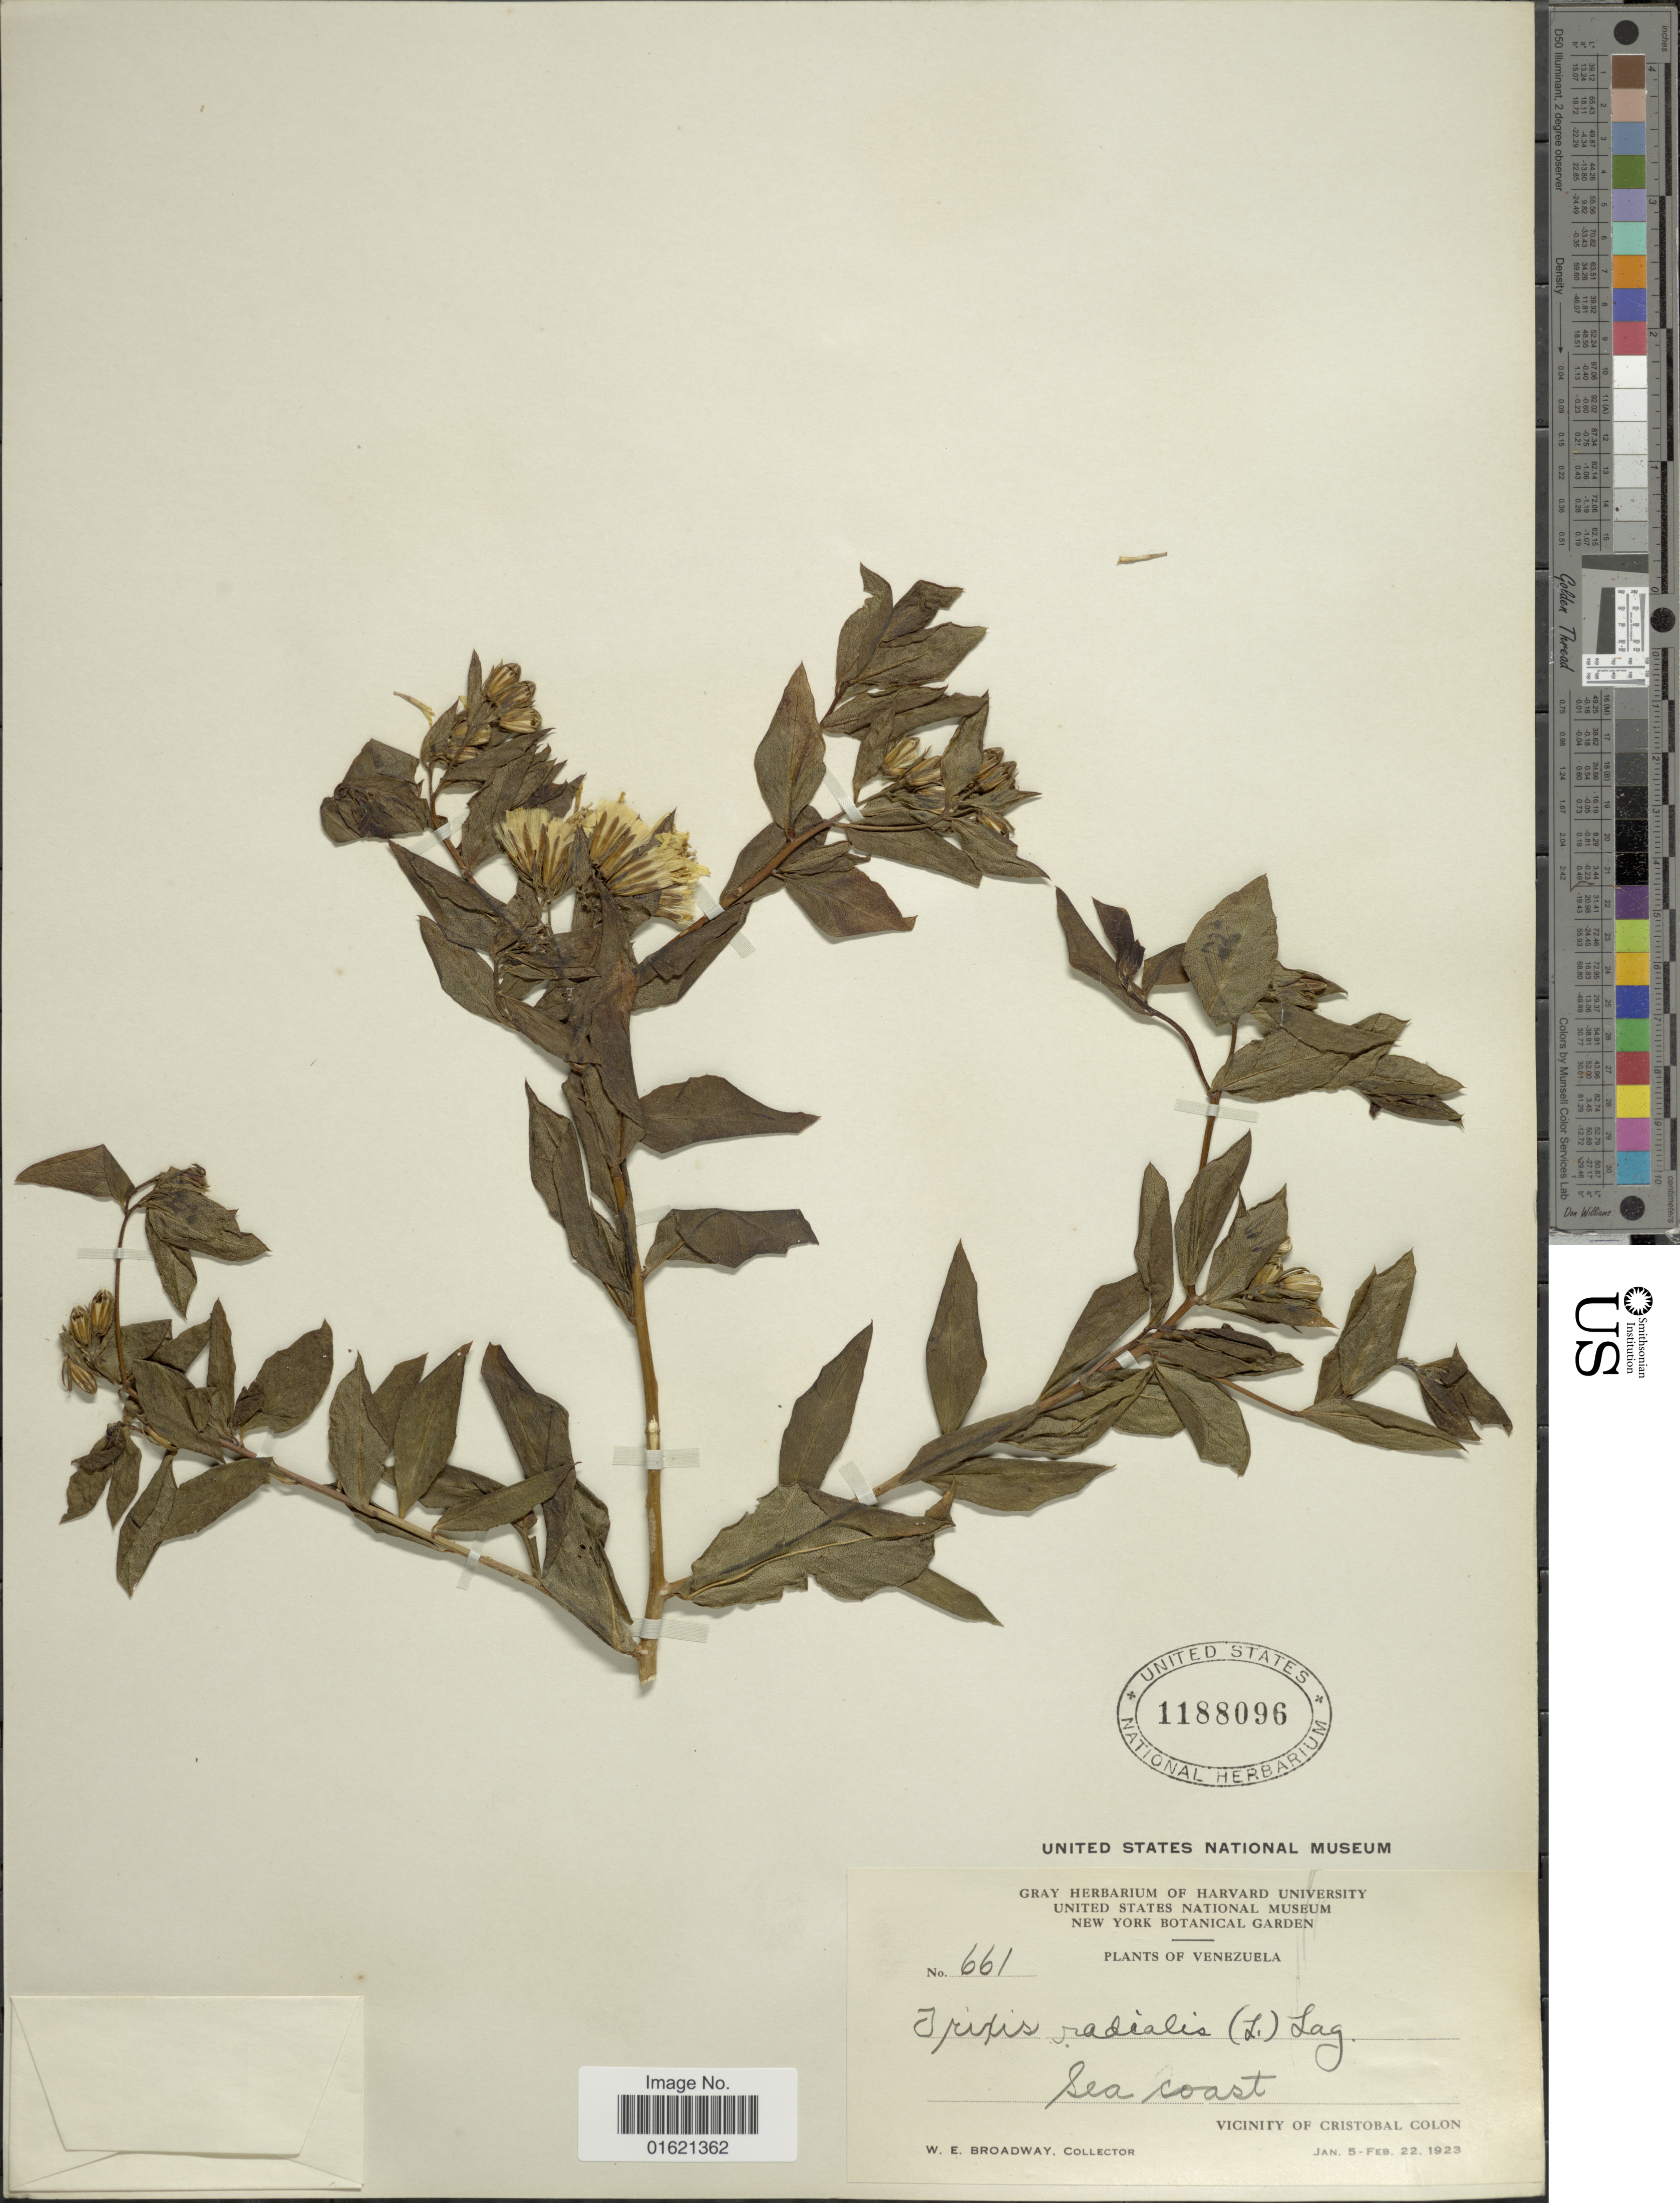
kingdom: Plantae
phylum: Tracheophyta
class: Magnoliopsida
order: Asterales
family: Asteraceae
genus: Trixis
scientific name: Trixis inula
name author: Crantz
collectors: W. E. Broadway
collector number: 661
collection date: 1923-01-05/1923-02-22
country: Venezuela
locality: Sea Coast, Vicinity of Cristobal Colon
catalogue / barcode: US 1188096